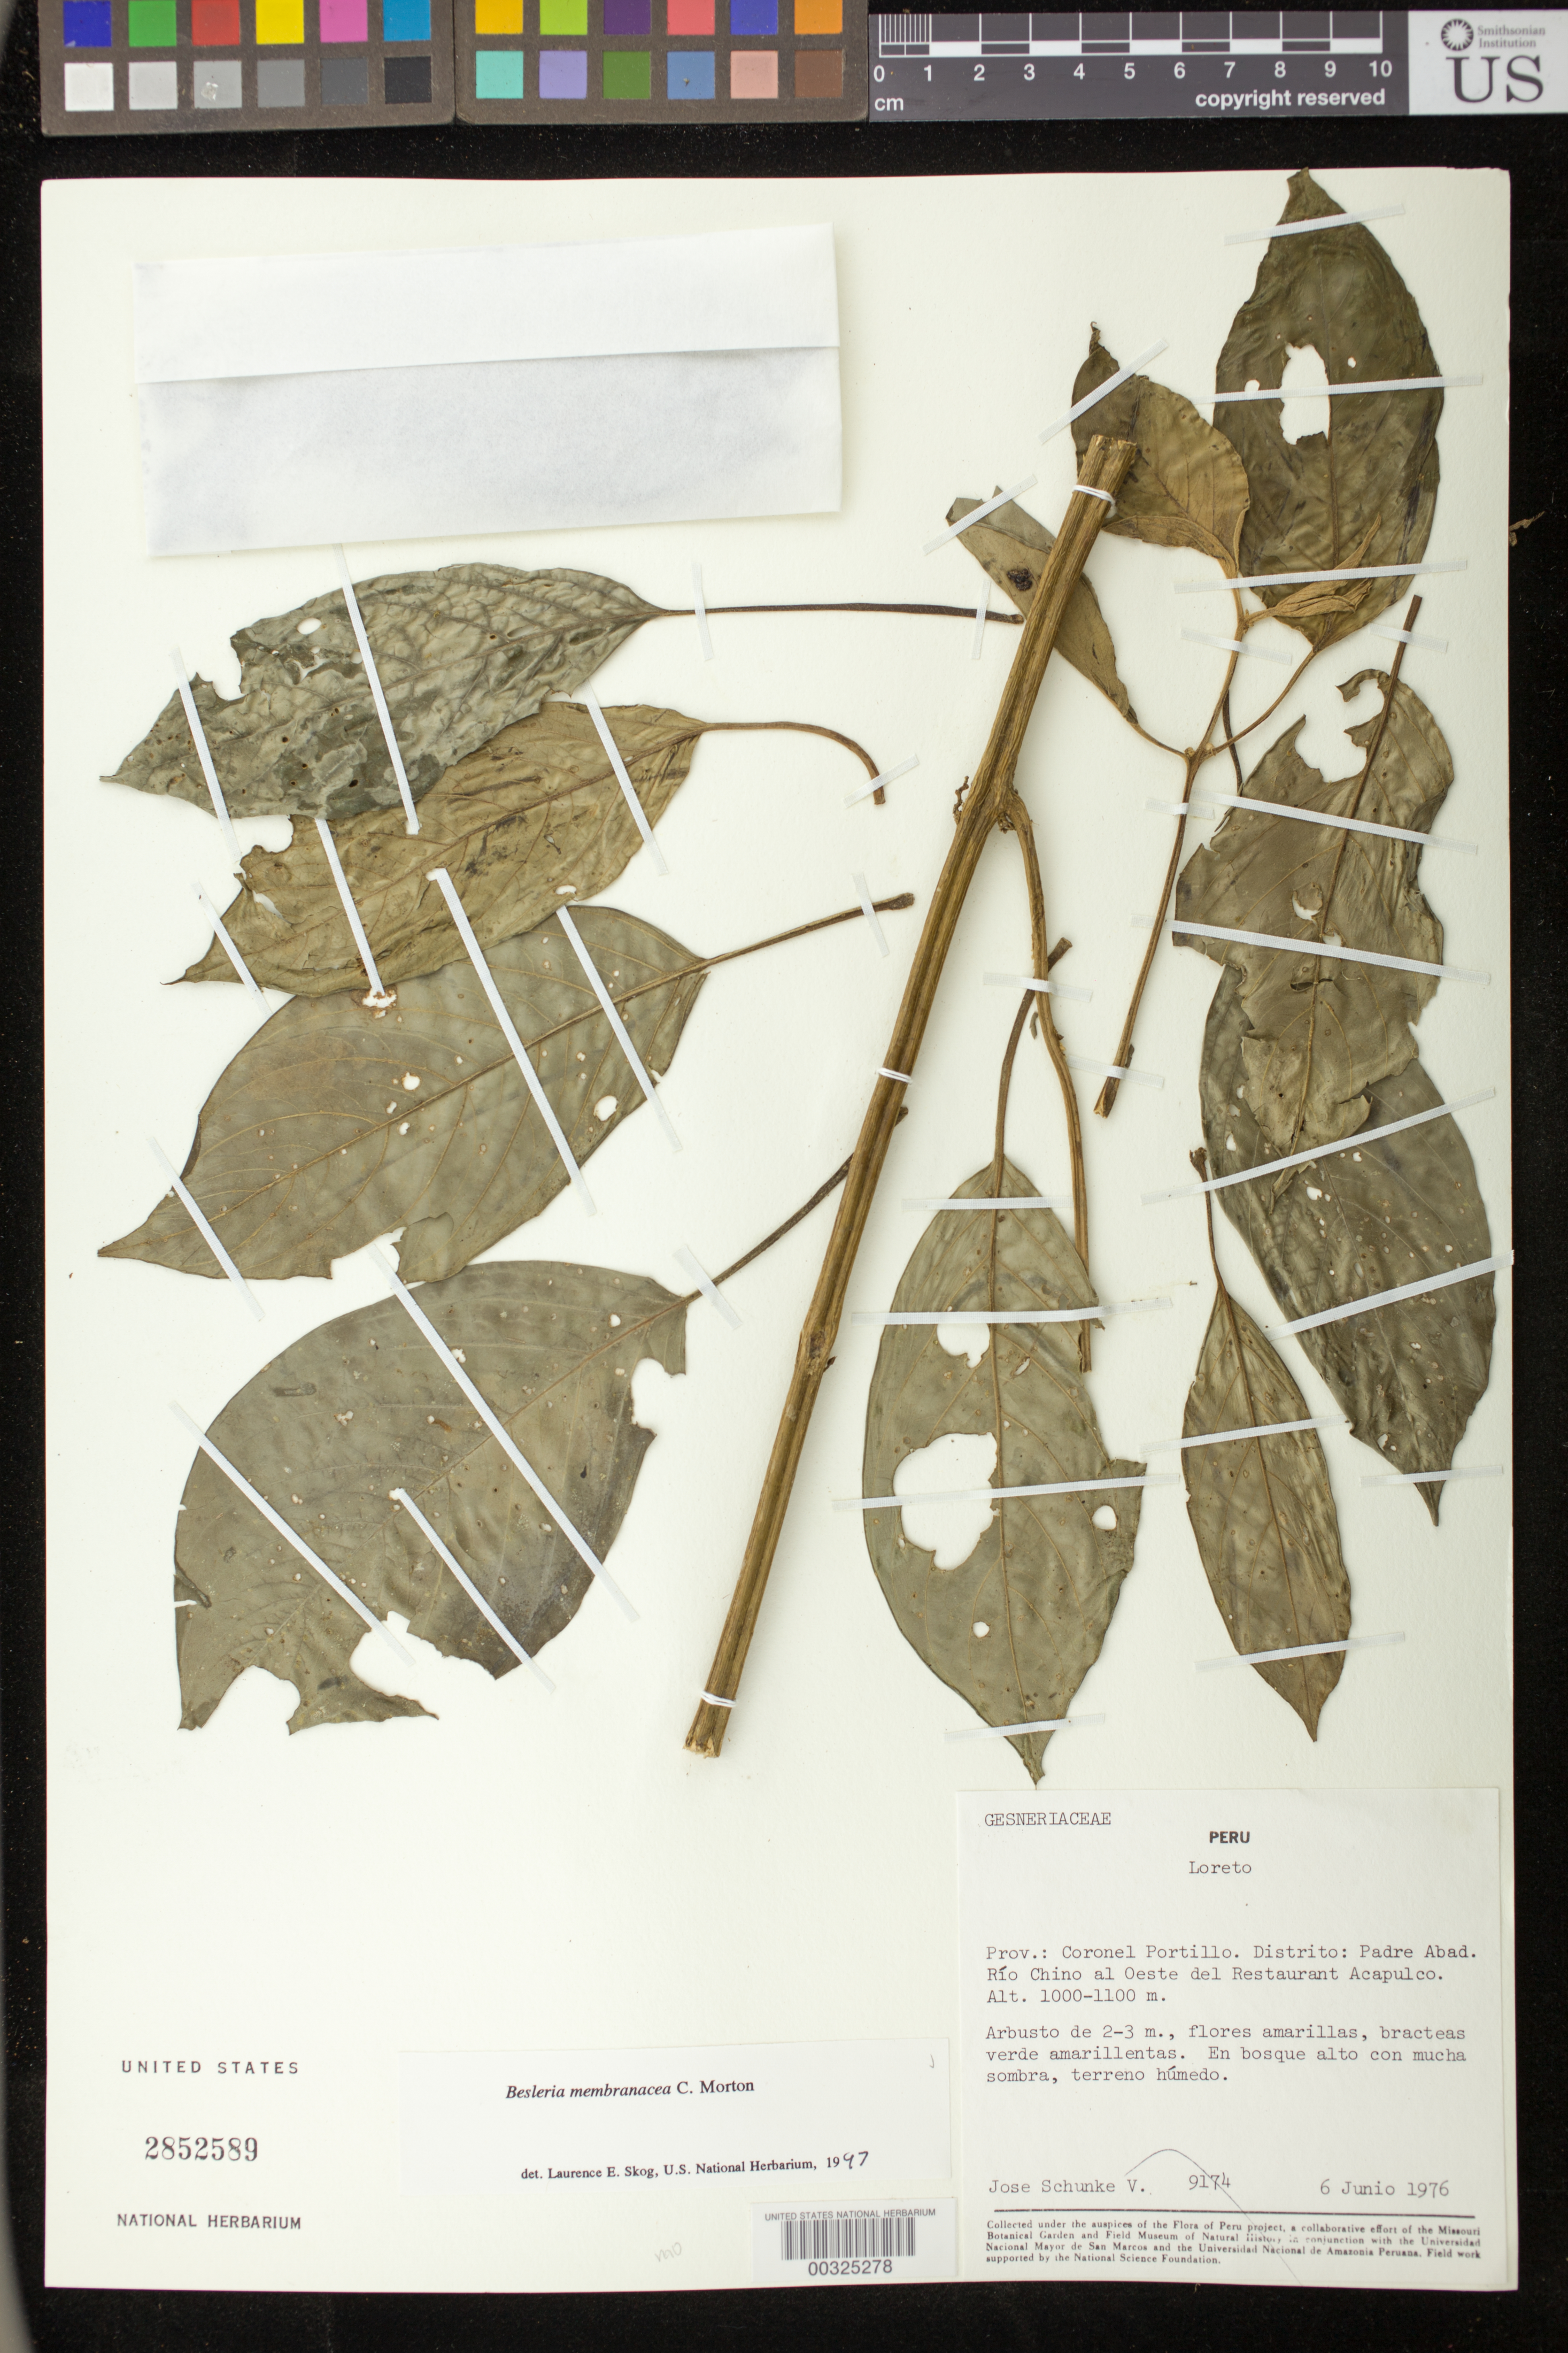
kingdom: Plantae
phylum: Tracheophyta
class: Magnoliopsida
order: Lamiales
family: Gesneriaceae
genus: Besleria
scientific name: Besleria membranacea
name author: C.V. Morton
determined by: Skog, Laurence E.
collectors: J. Schunke Vigo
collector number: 9174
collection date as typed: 06 Jun 1976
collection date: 1976-06-06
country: Peru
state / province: Loreto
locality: Prov. Coronel Portillo, dtto. Padre Abad; Río Chino al Oeste del del Restaurant Acapulco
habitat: En bosque alto con mucha sombra, terreno húmedo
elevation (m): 1000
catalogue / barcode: US 2852589